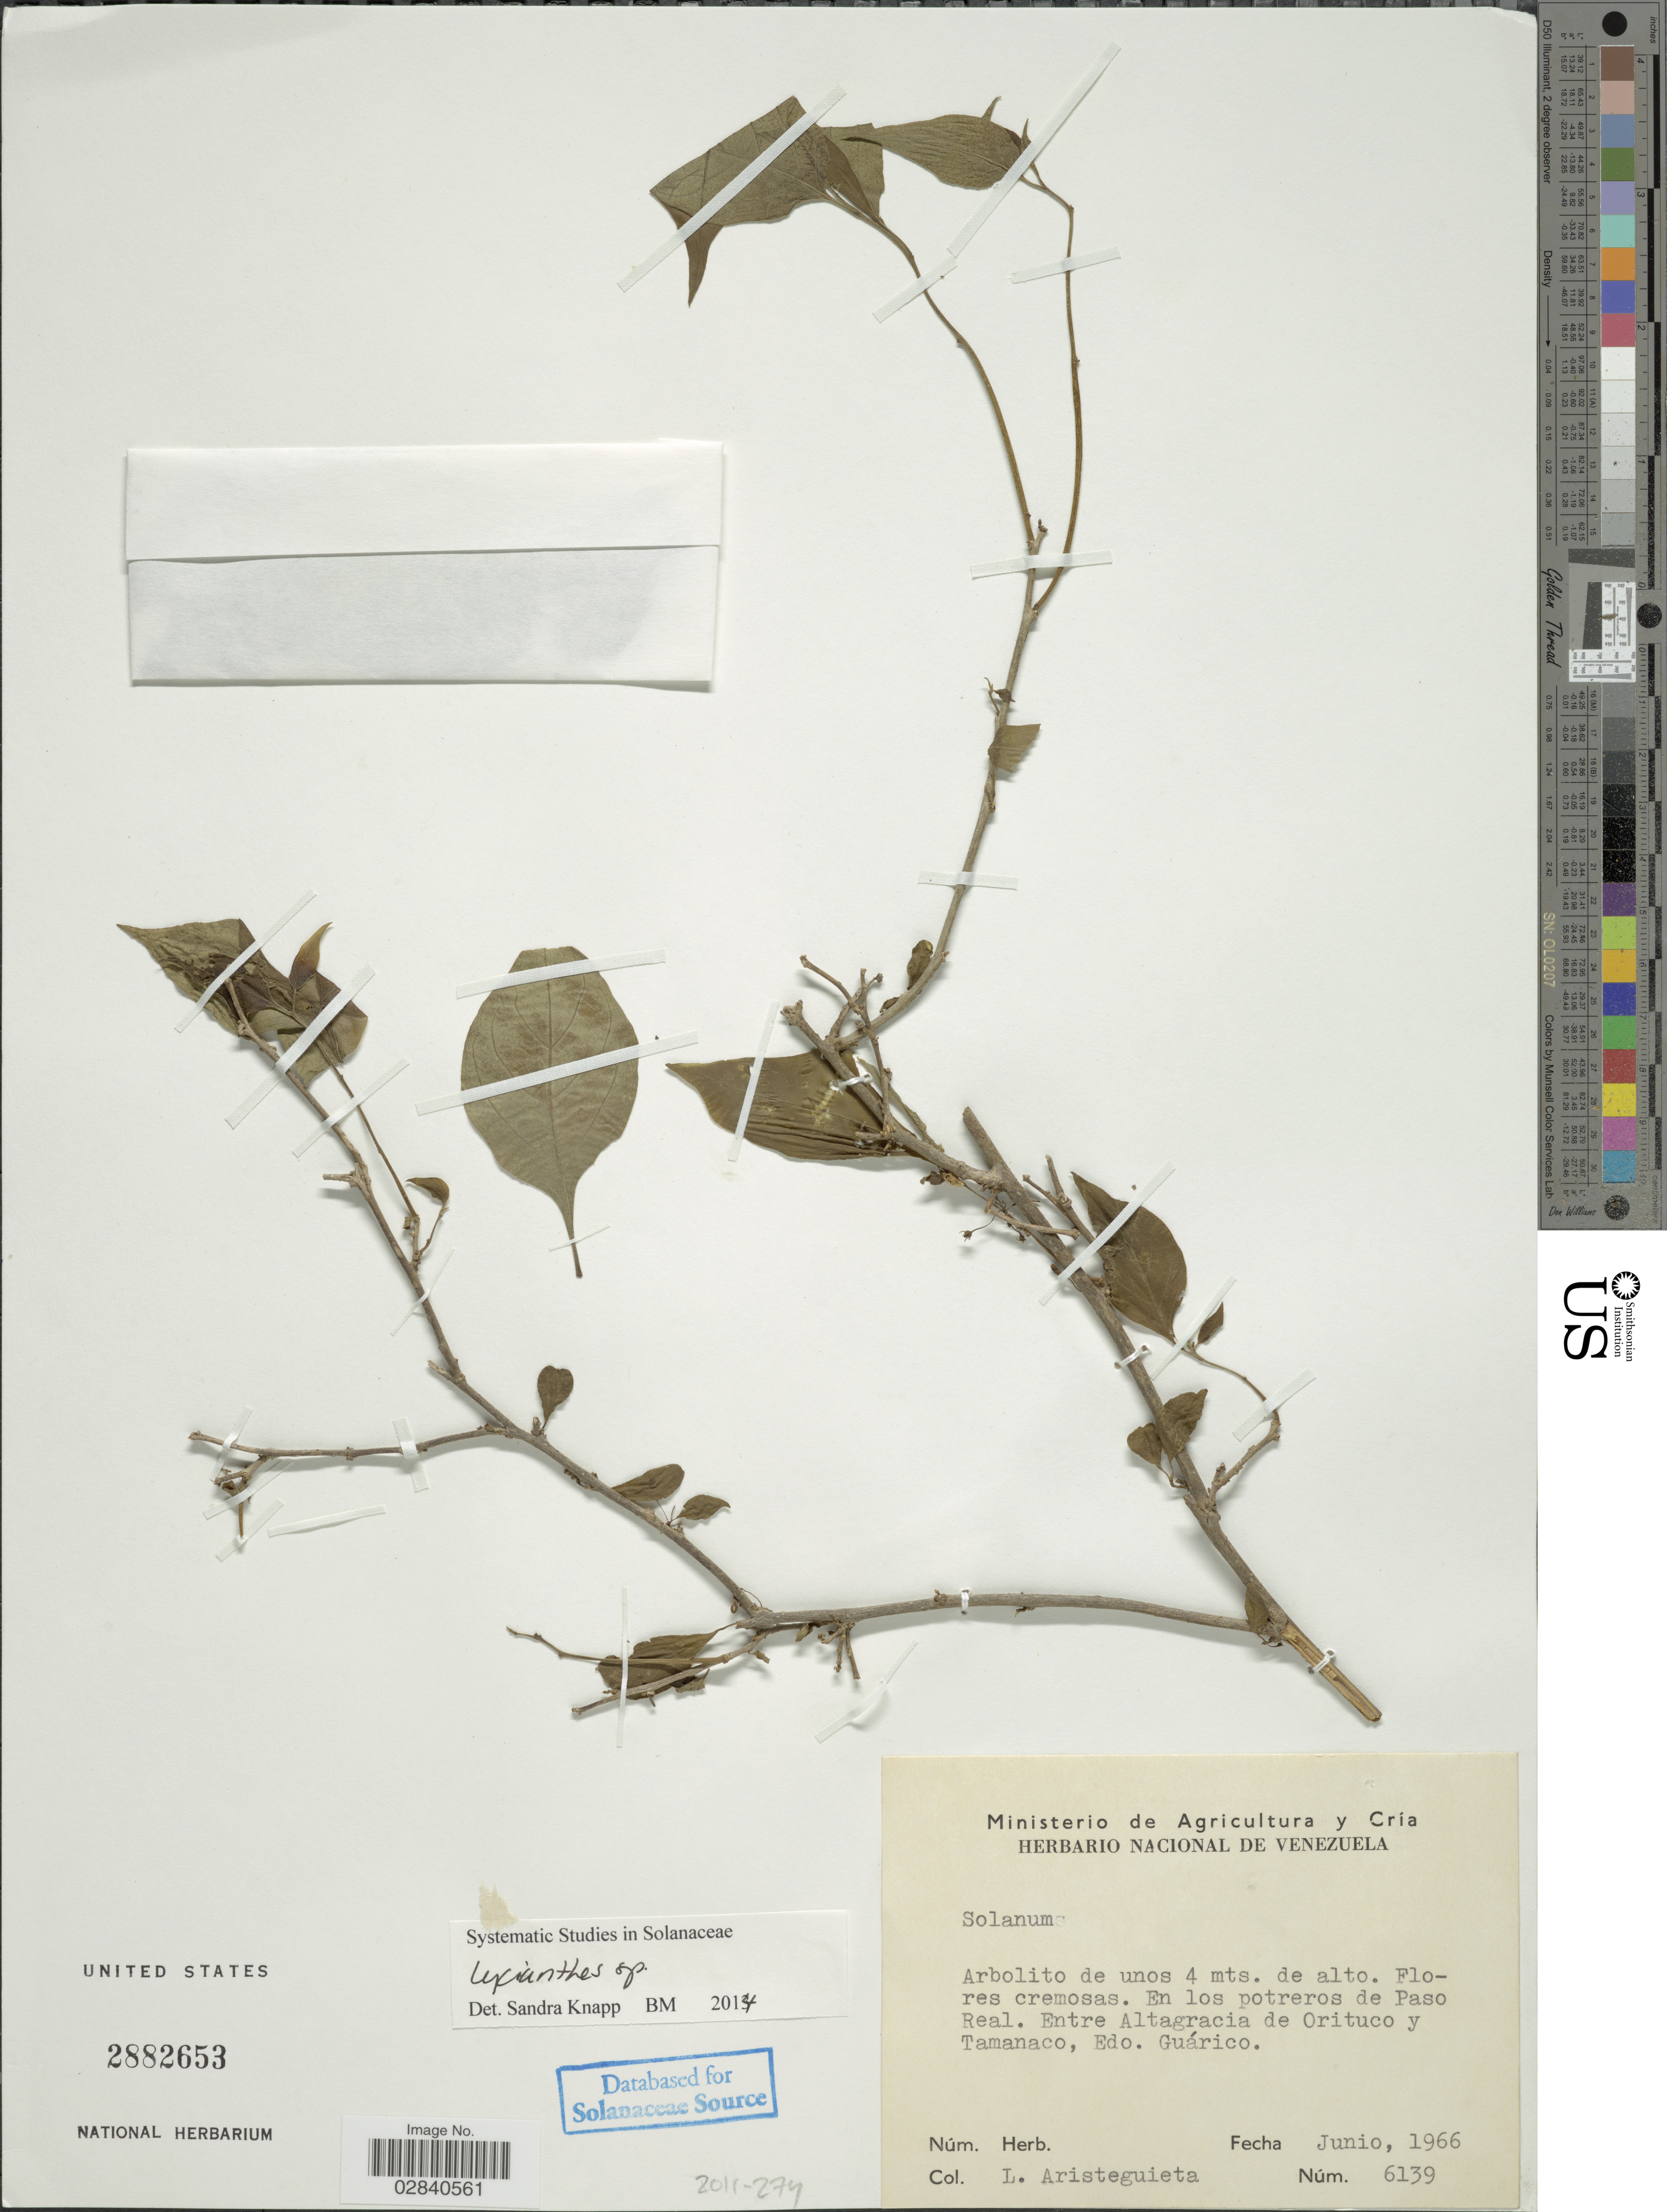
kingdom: Plantae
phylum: Tracheophyta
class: Magnoliopsida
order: Solanales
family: Solanaceae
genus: Lycianthes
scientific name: Lycianthes sp.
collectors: L. Aristeguieta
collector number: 6139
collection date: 1966-06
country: Venezuela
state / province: Guárico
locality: En los potreros de Paso Real, Entre Altagracia de Orituco y Tamanaco, Edo. Guárico.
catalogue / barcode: US 2882653